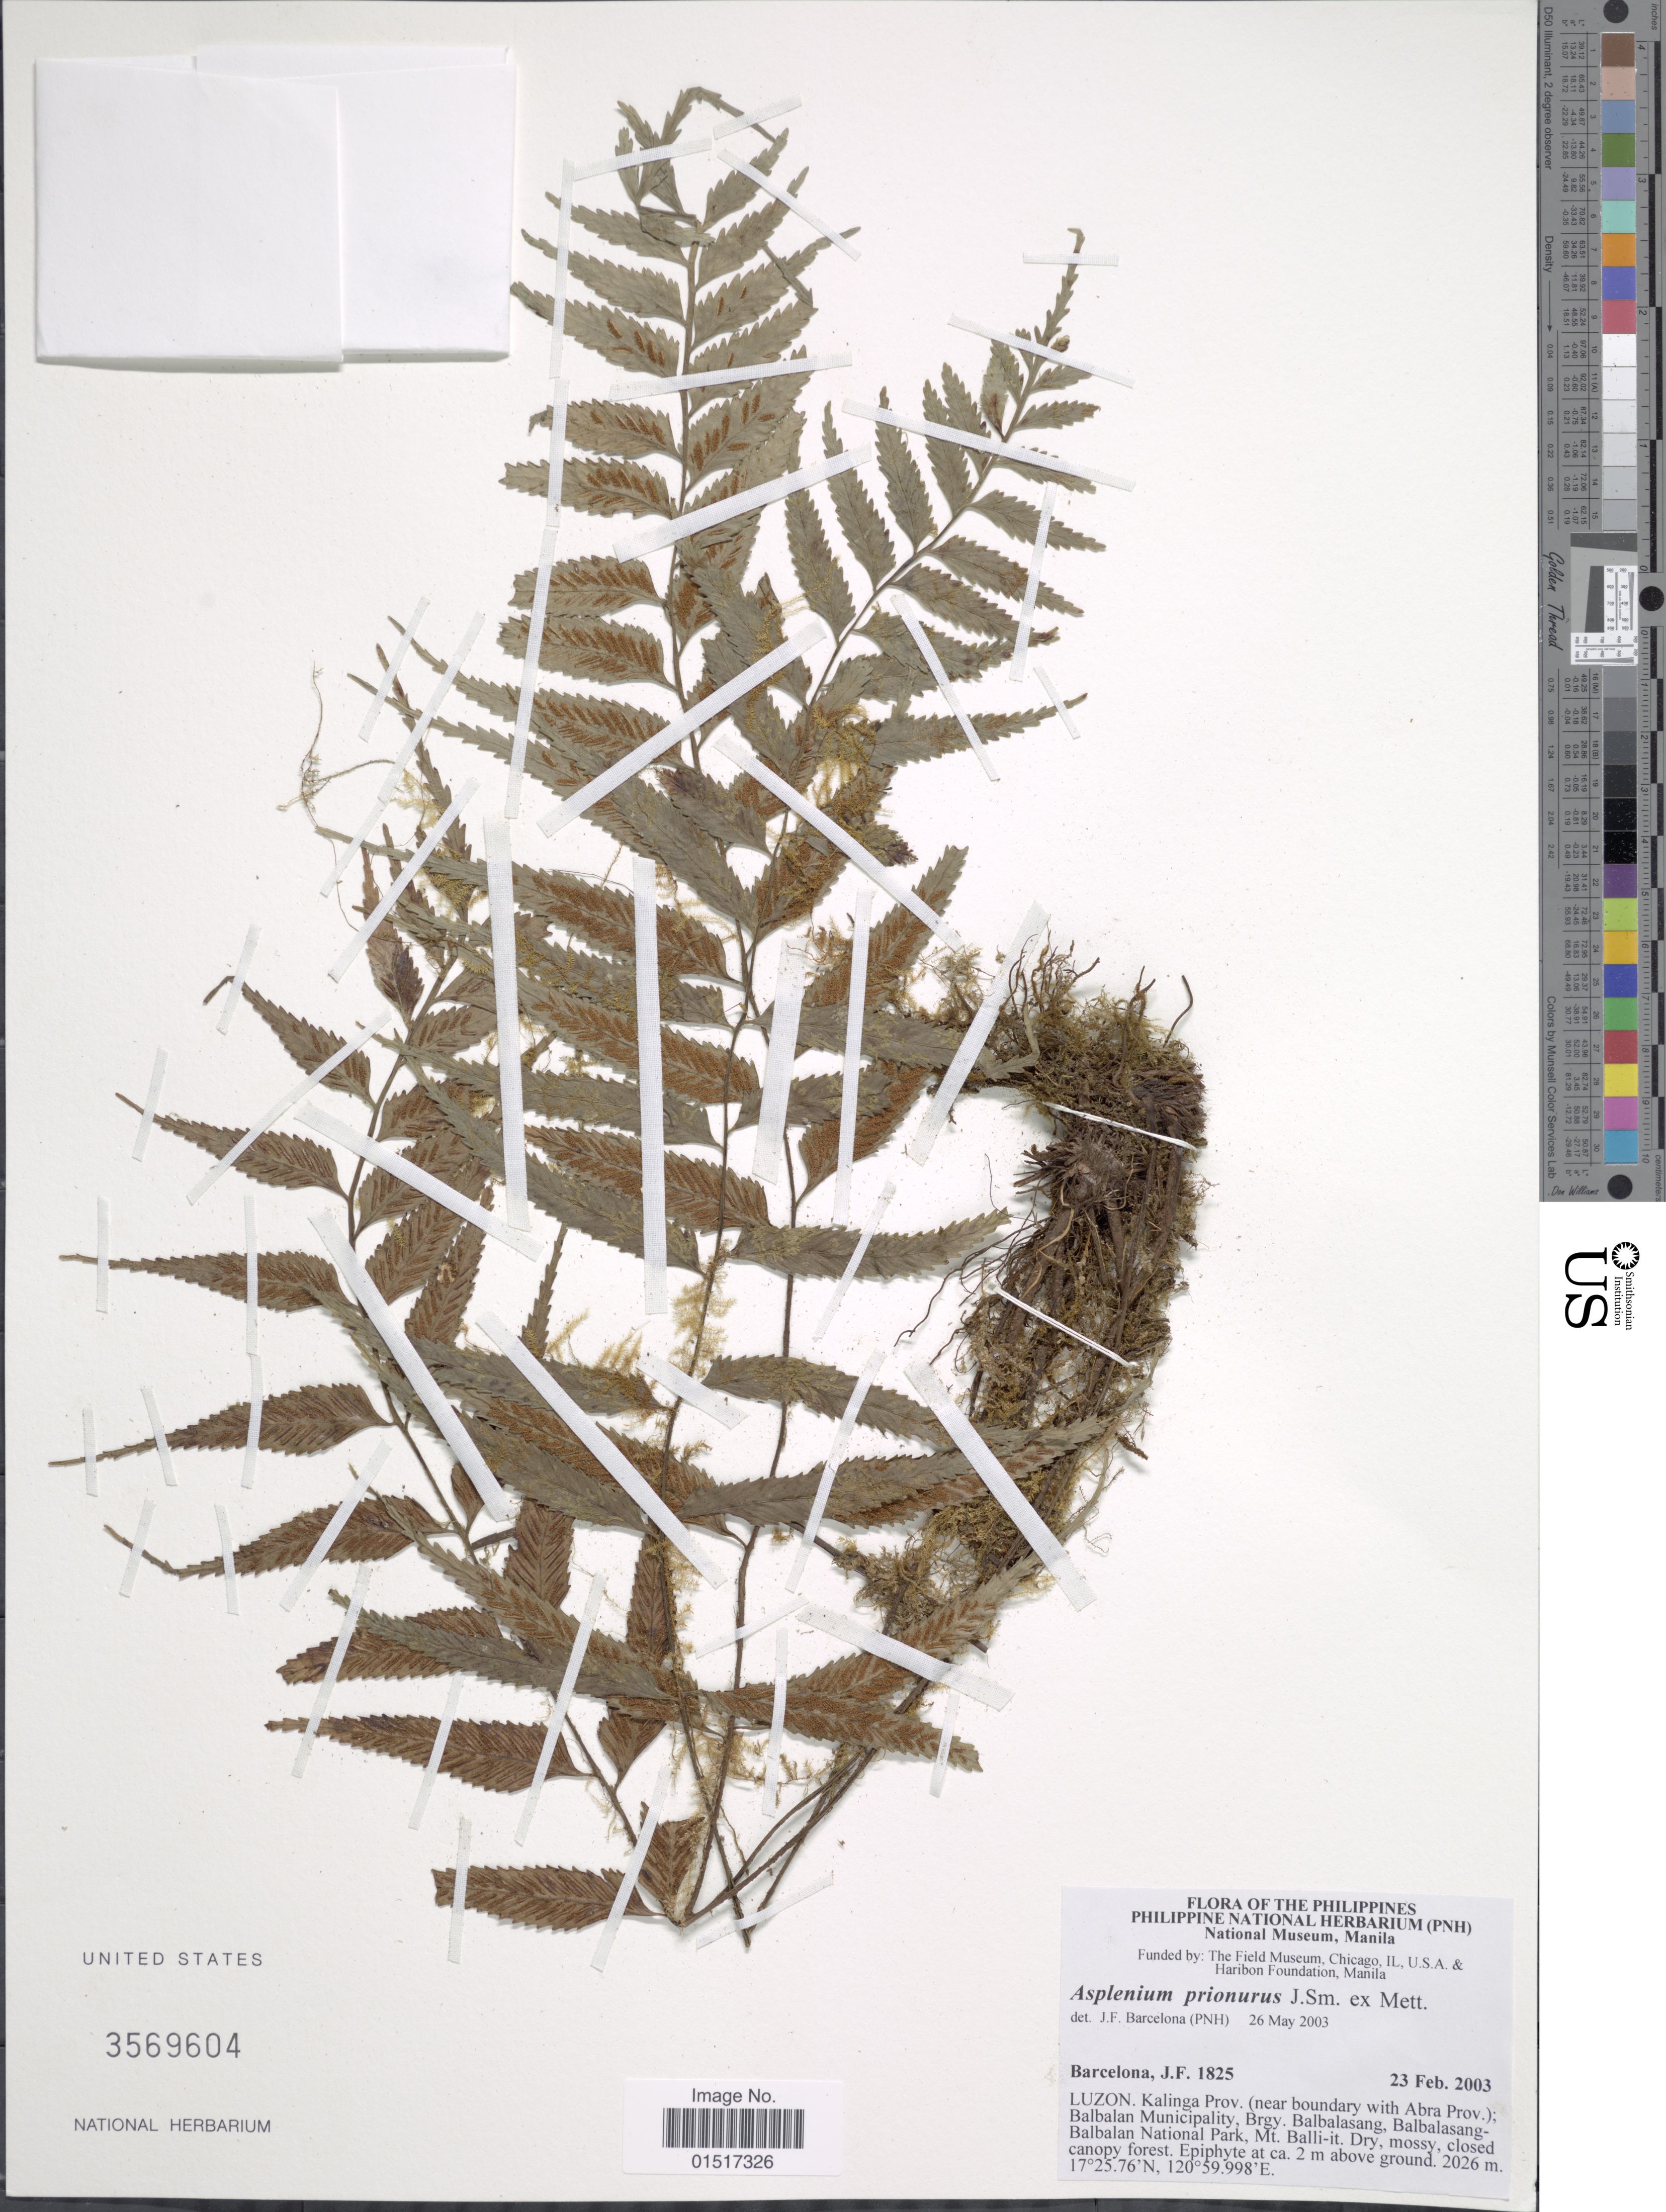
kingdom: Plantae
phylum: Tracheophyta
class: Polypodiopsida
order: Polypodiales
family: Aspleniaceae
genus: Asplenium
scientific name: Asplenium vulcanicum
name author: Blume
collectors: J. F. Barcelona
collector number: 1825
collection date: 2003-02-23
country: Philippines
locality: Luzon. Kalinga Prov. (near boundary with Abra Prov.); Balbalan Municipality, Brgy. Balbalasang, Balbalasang-Balbalan National Park, Mt. Balli-it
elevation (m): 2026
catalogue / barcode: US 3569604